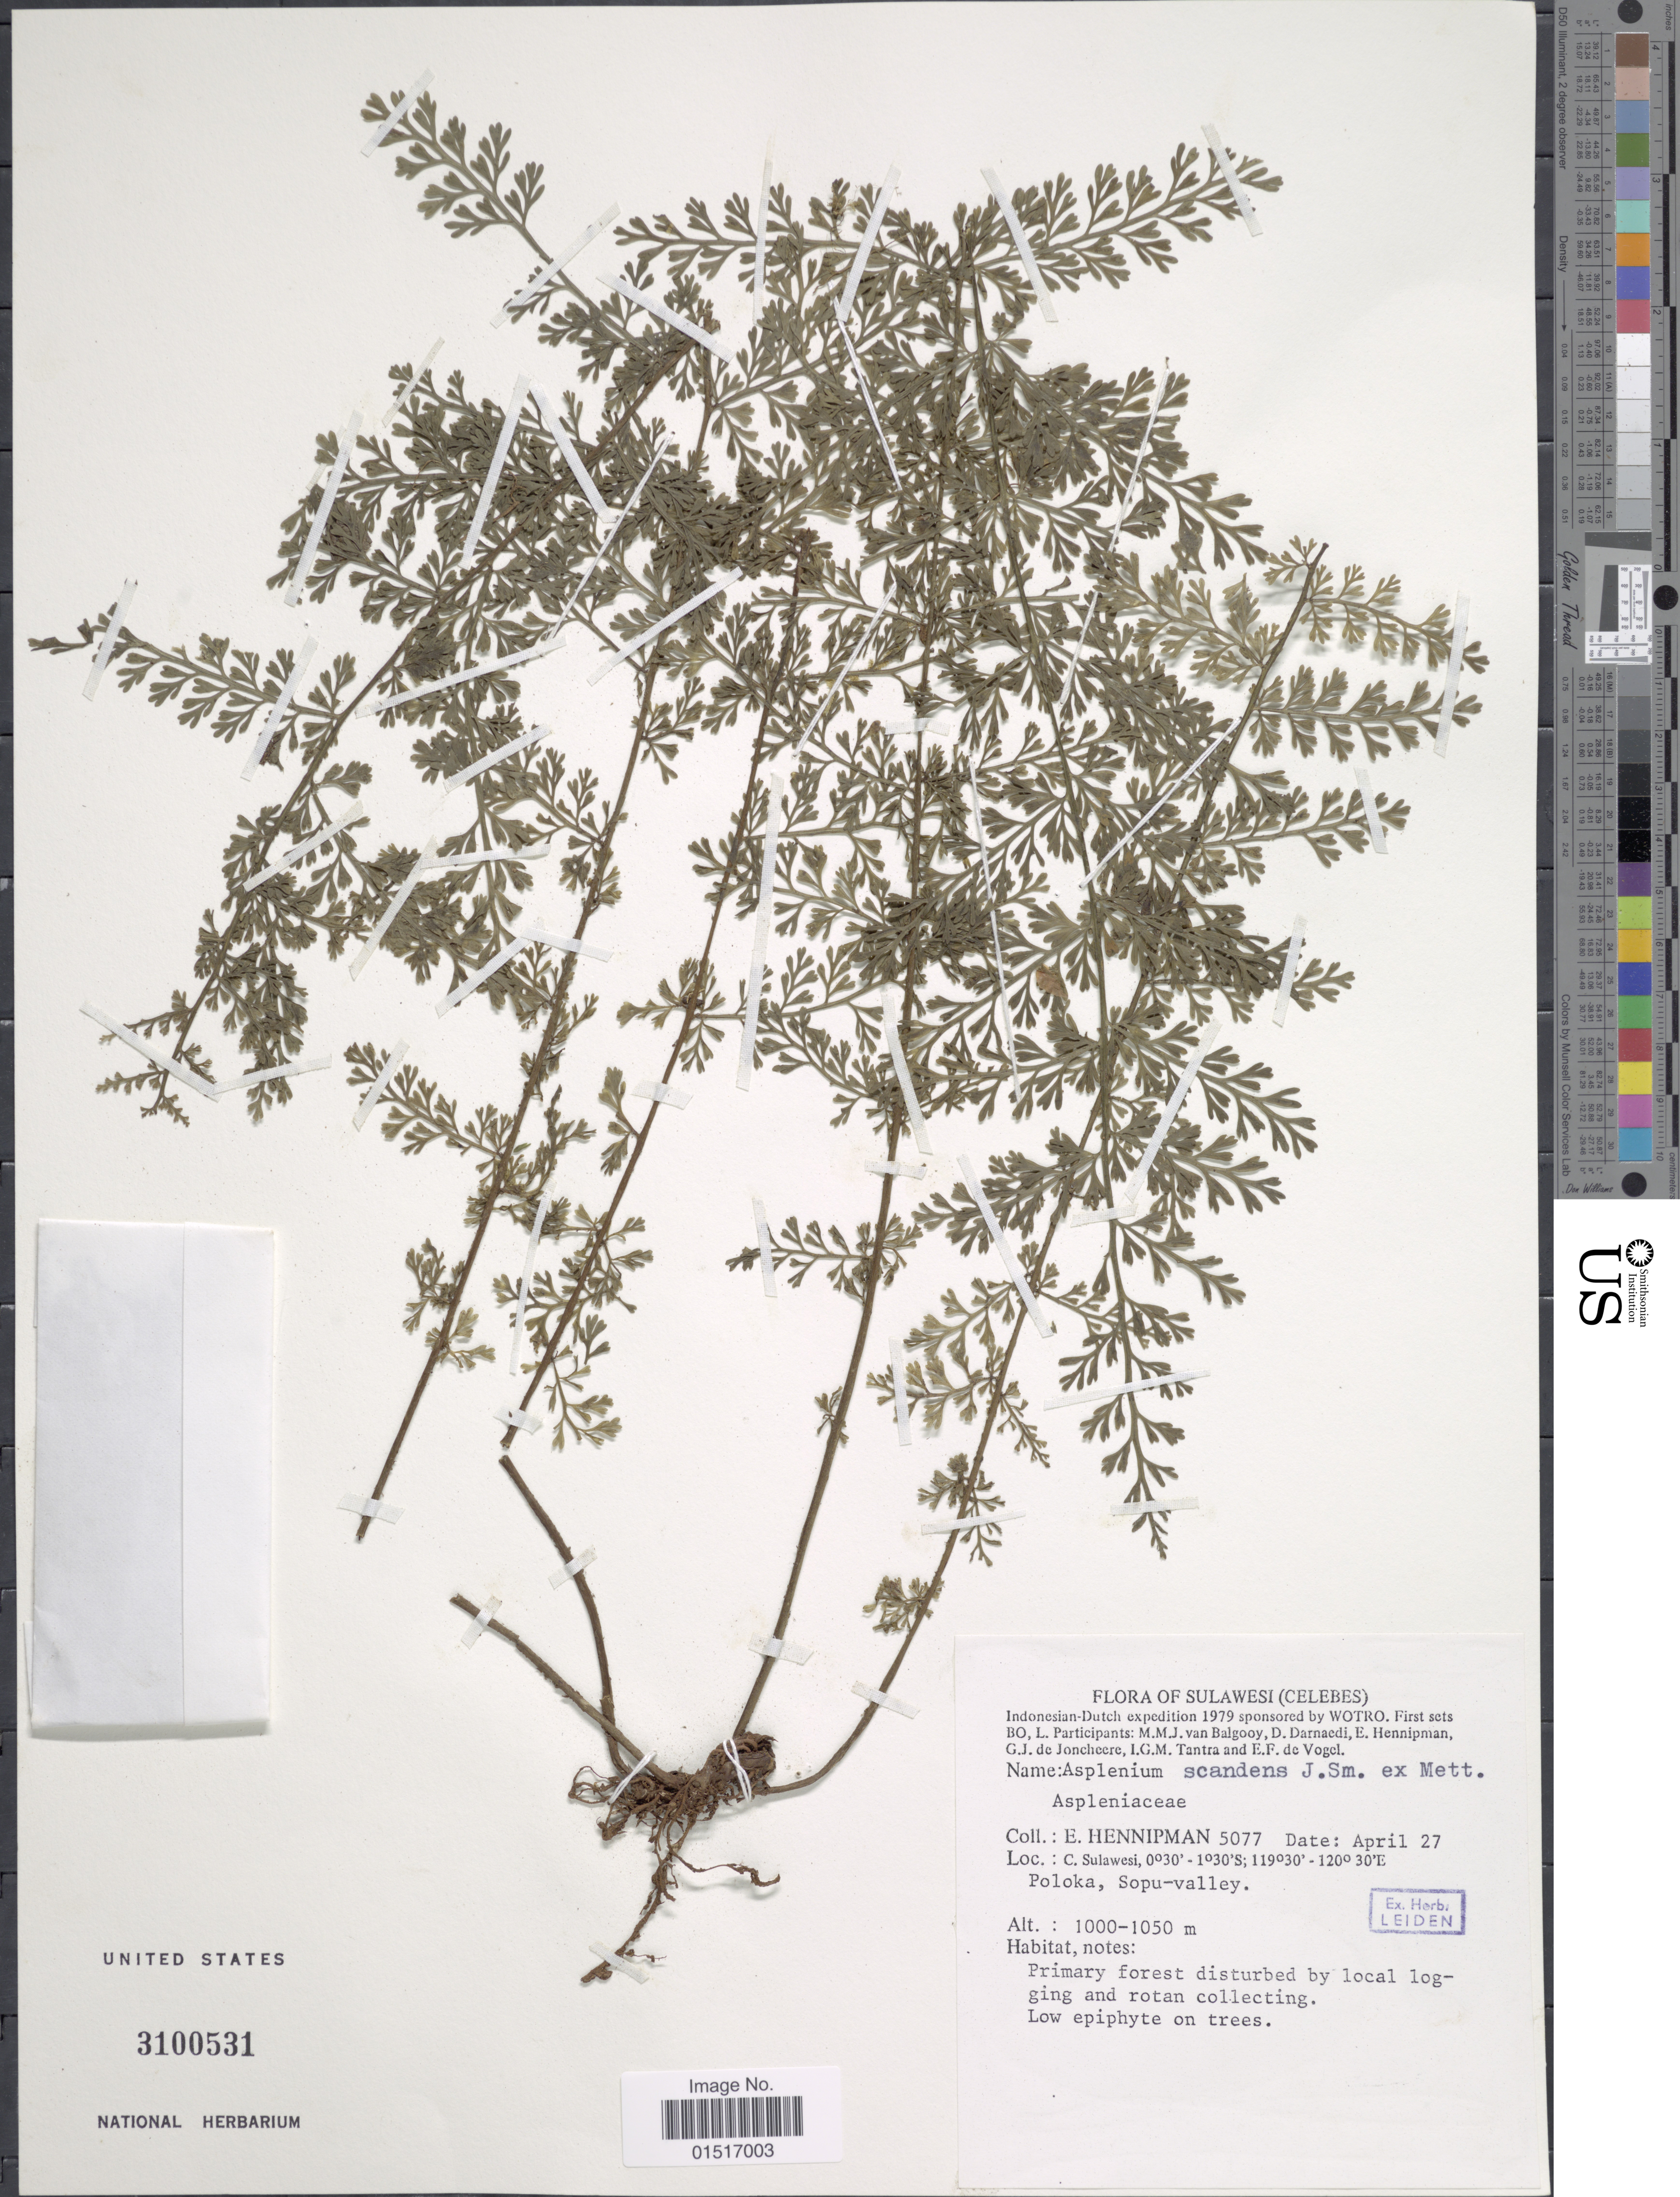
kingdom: Plantae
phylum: Tracheophyta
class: Polypodiopsida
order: Polypodiales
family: Aspleniaceae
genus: Asplenium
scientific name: Asplenium scandens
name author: J. Sm. ex Mett.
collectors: E. Hennipman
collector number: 5077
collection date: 1979-04-27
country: Indonesia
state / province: Sulawesi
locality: Sulawesi (Celebes). C. Sulawesi, Poloka, Sopu-valley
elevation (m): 1000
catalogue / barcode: US 3100531